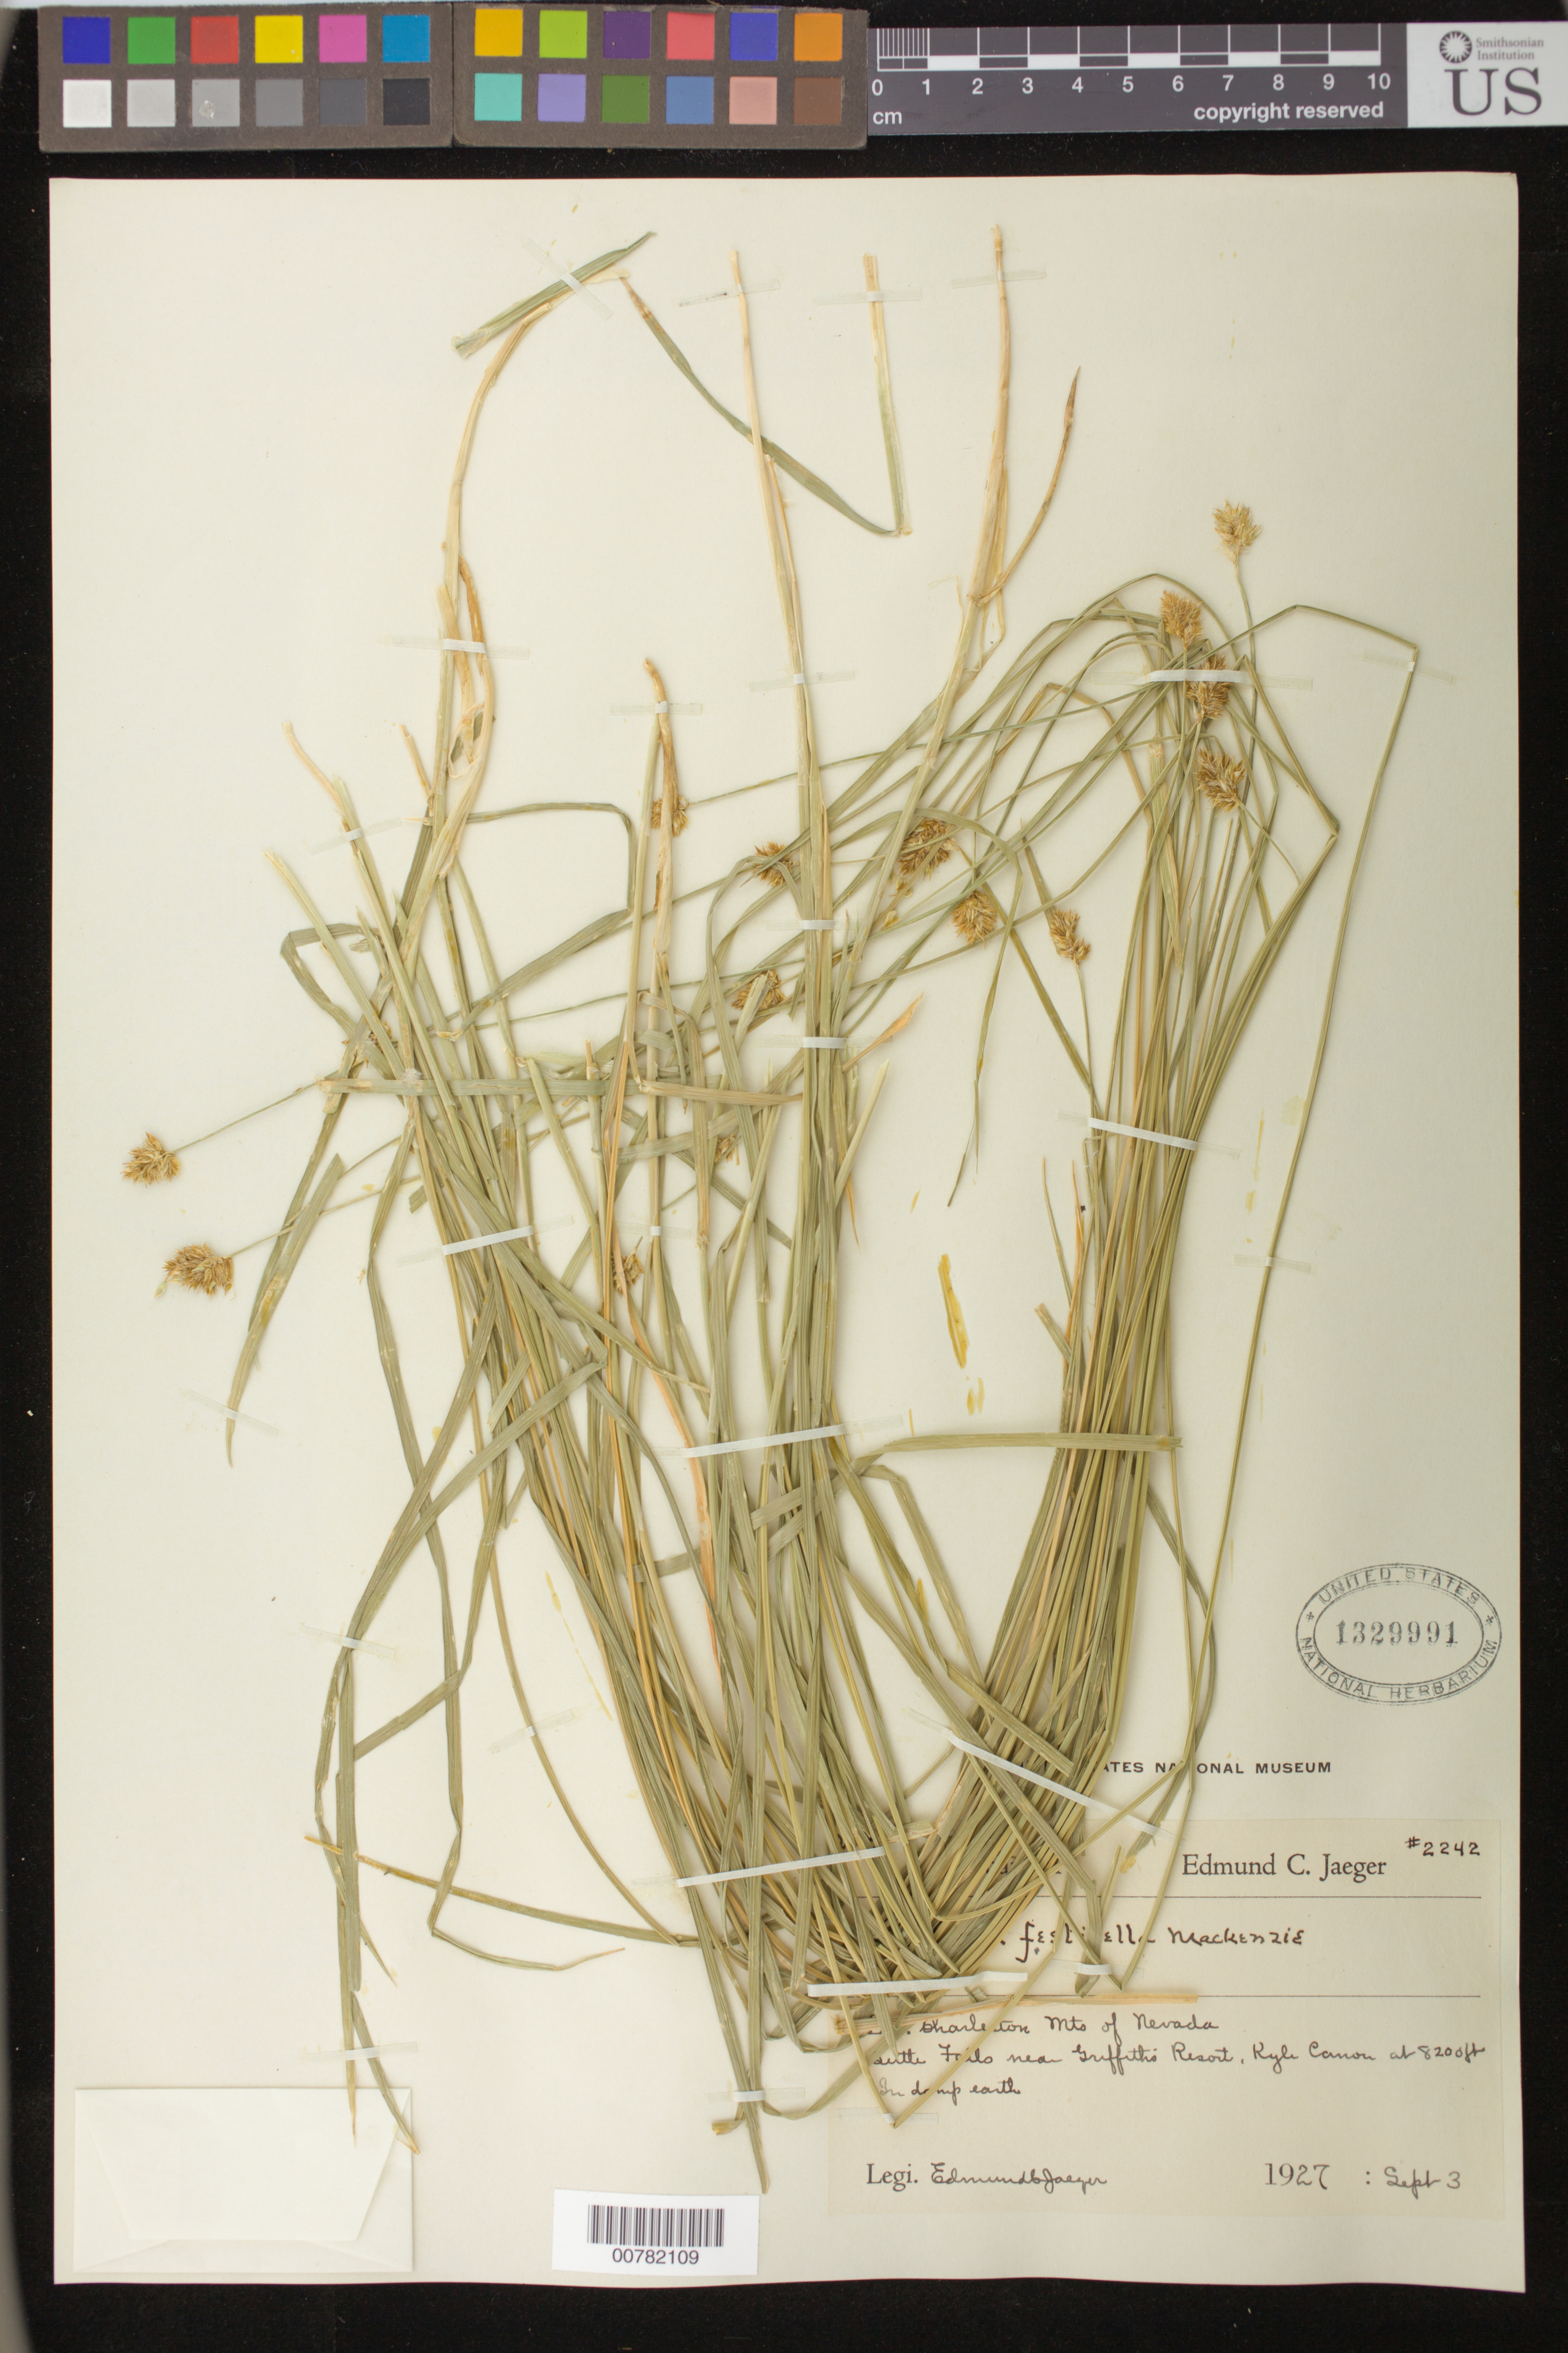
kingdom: Plantae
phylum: Tracheophyta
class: Liliopsida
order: Poales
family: Cyperaceae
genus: Carex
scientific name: Carex microptera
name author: Mack.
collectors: E. Jaeger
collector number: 2242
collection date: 1927-09-03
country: United States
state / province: Nevada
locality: Charleston Mts. of Nevada. Little Falls near Griffiths Resort, Kyle Canon.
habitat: On damp earth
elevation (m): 2499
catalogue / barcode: US 1329991